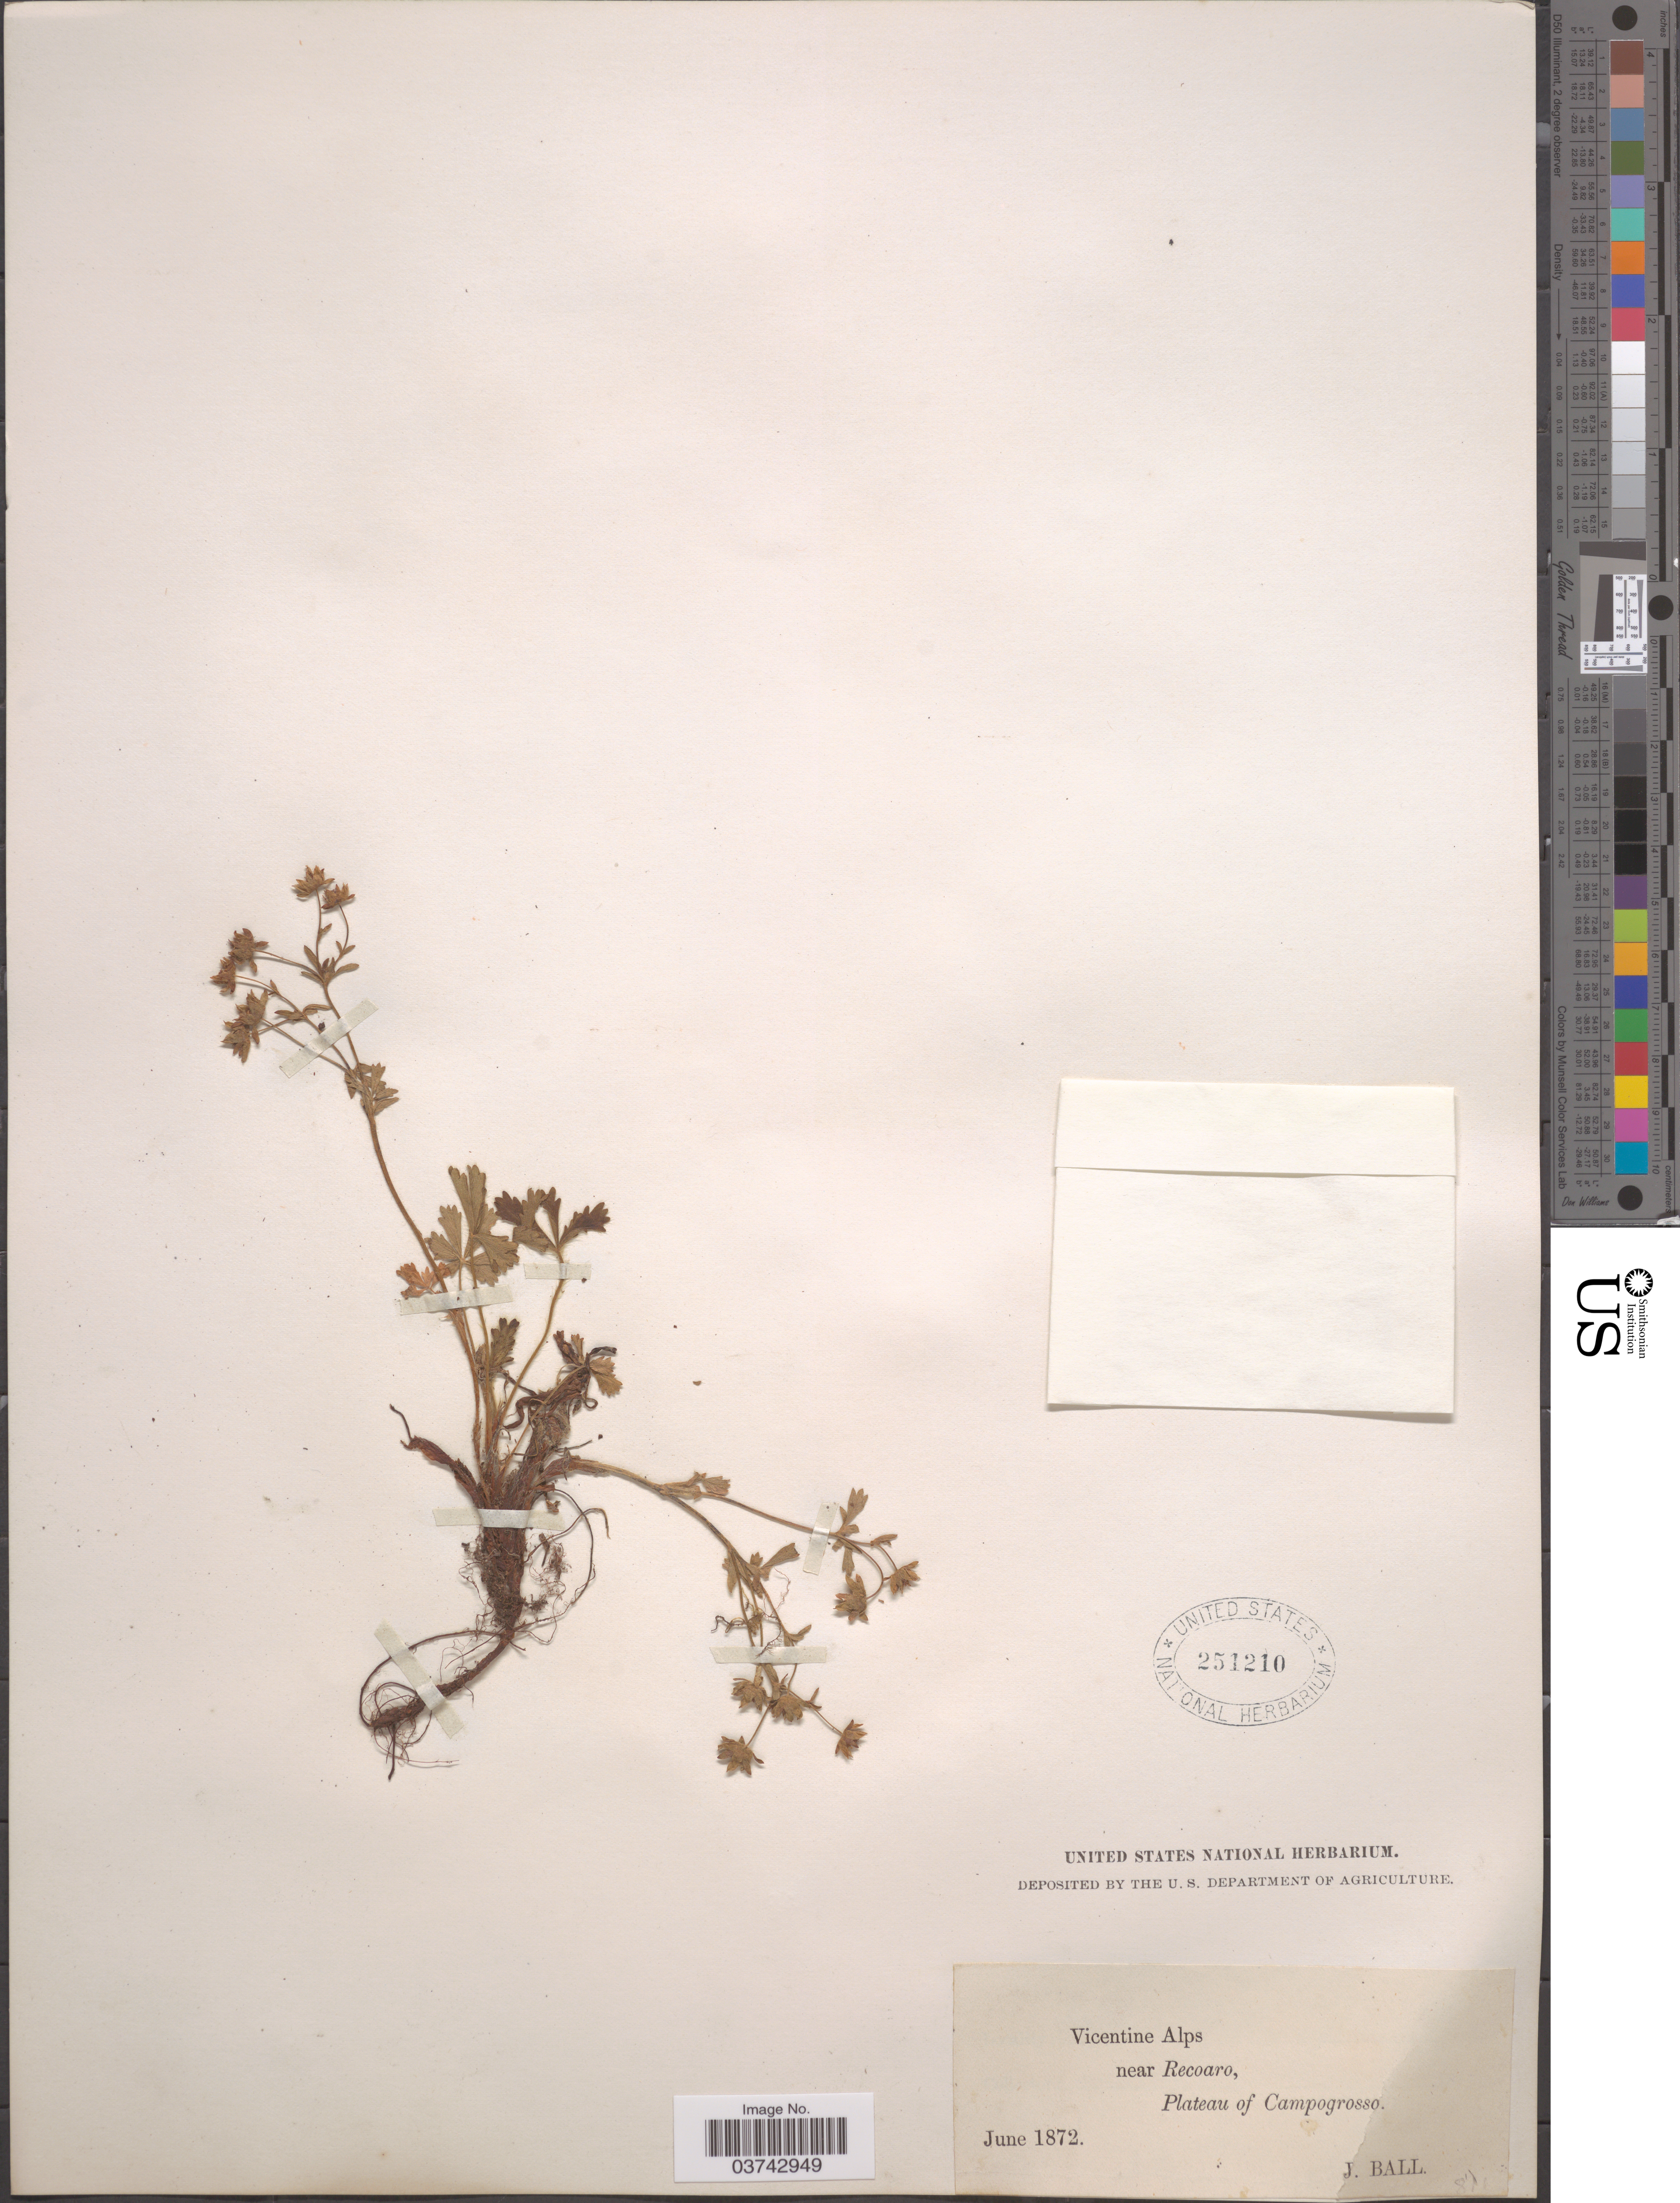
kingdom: Plantae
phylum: Tracheophyta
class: Magnoliopsida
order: Rosales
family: Rosaceae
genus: Potentilla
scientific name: Potentilla sp.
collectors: J. Ball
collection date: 1872-06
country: Italy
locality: Vicentine Alps near Recoaro, Plateau of Campogrosso.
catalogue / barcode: US 251210